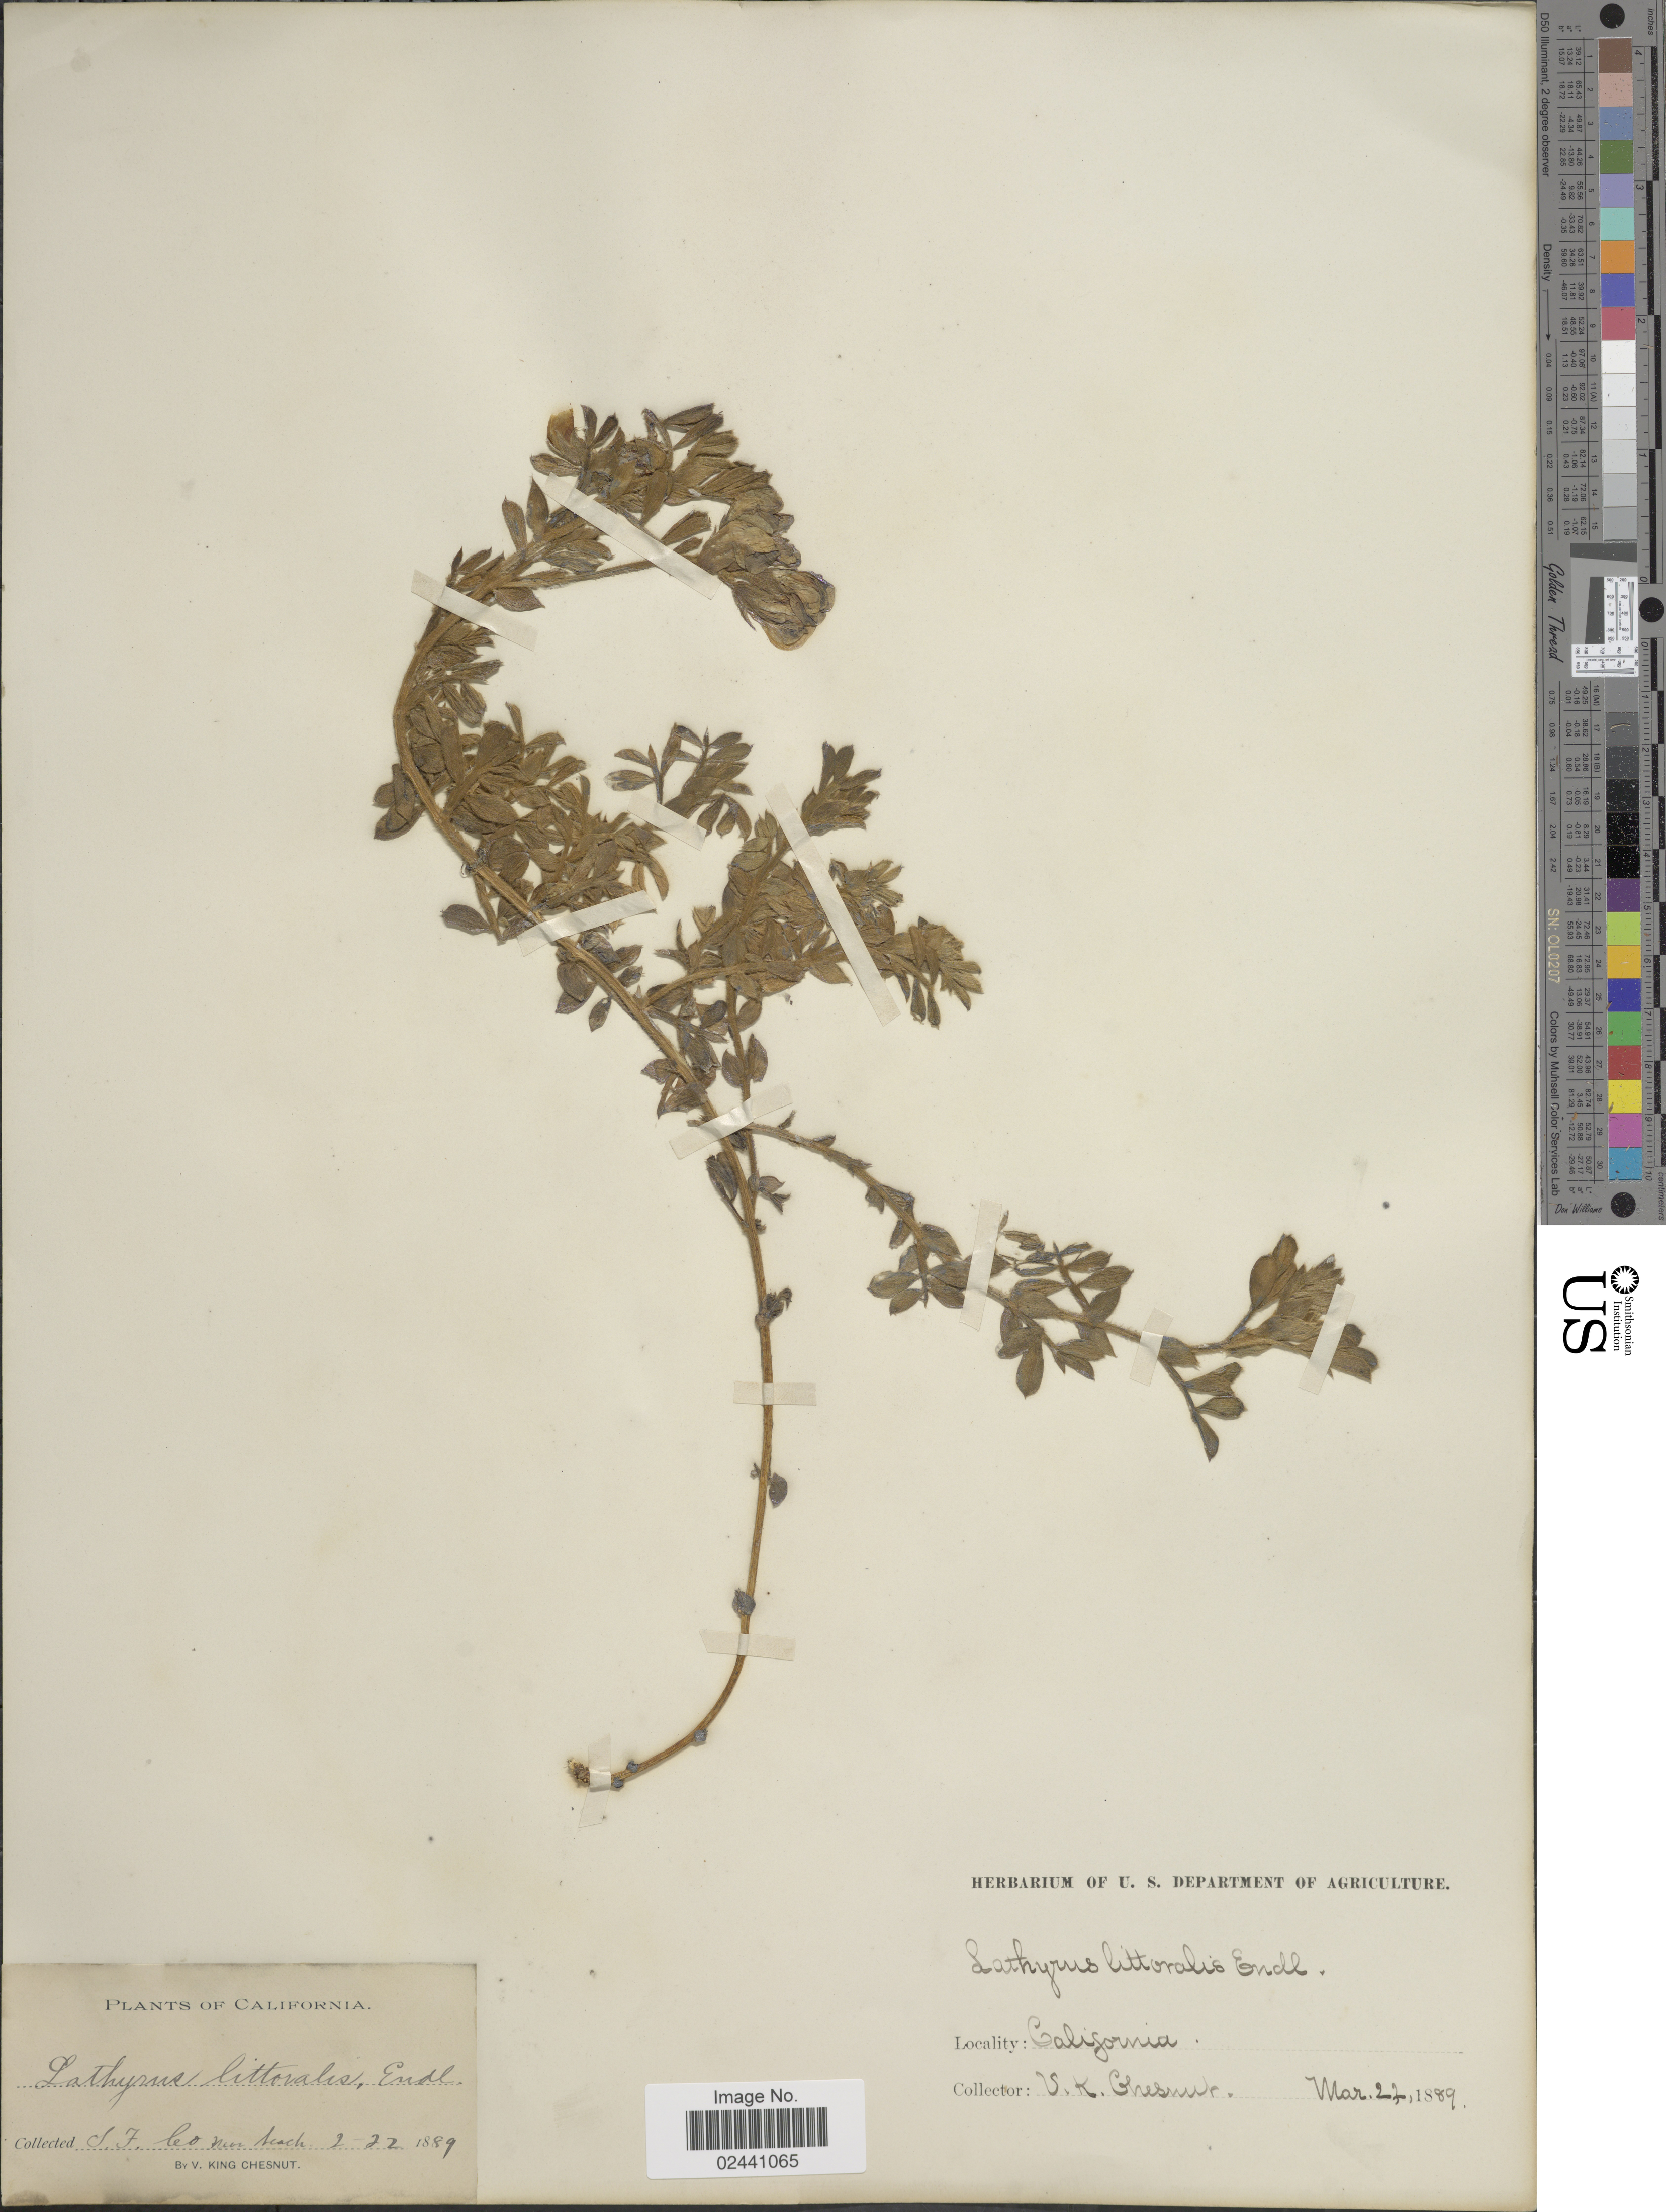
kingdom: Plantae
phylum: Tracheophyta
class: Magnoliopsida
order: Fabales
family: Fabaceae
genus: Lathyrus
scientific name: Lathyrus littoralis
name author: (Torr. & A. Gray) Walp.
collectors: V. K. Chestnut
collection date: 1889-03-22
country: United States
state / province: California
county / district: San Francisco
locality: S. F. Co. near beach